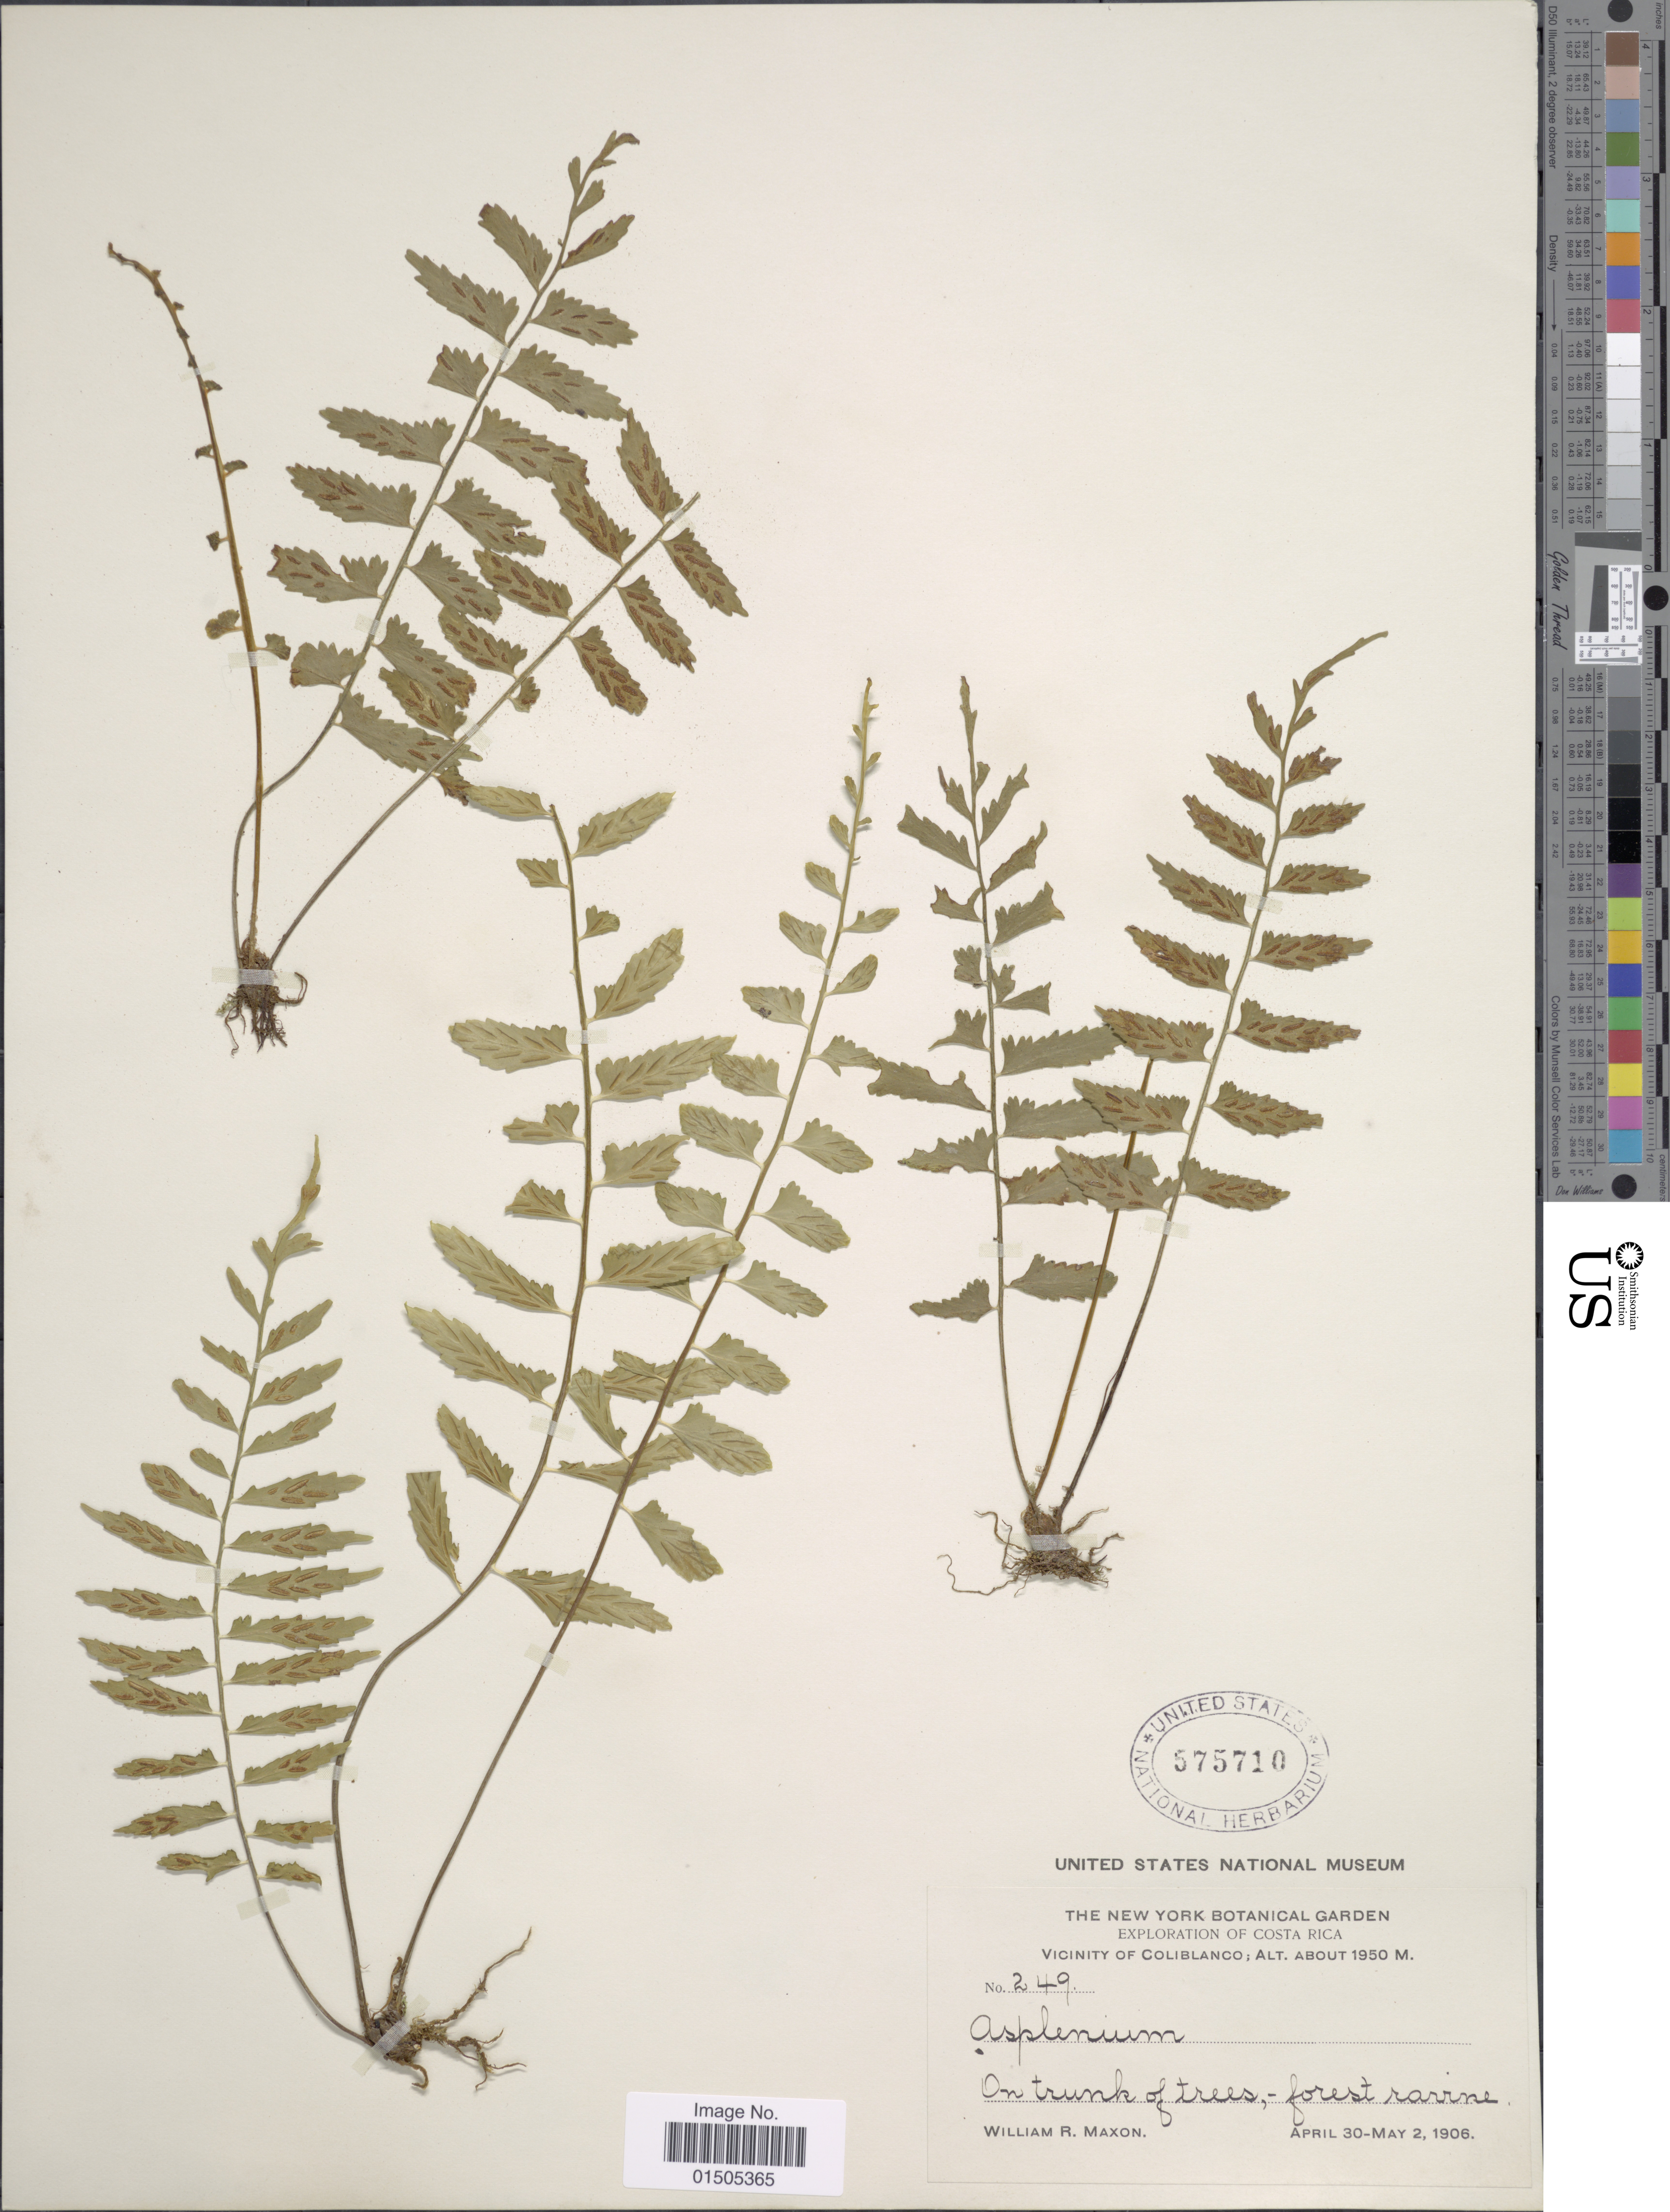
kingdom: Plantae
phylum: Tracheophyta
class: Polypodiopsida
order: Polypodiales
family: Aspleniaceae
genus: Asplenium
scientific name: Asplenium auriculatum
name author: Sw.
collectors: W. R. Maxon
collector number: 249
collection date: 1906-04-30/1906-05-02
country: Costa Rica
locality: Vicinity of Coliblanco.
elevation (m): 1950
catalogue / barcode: US 575710